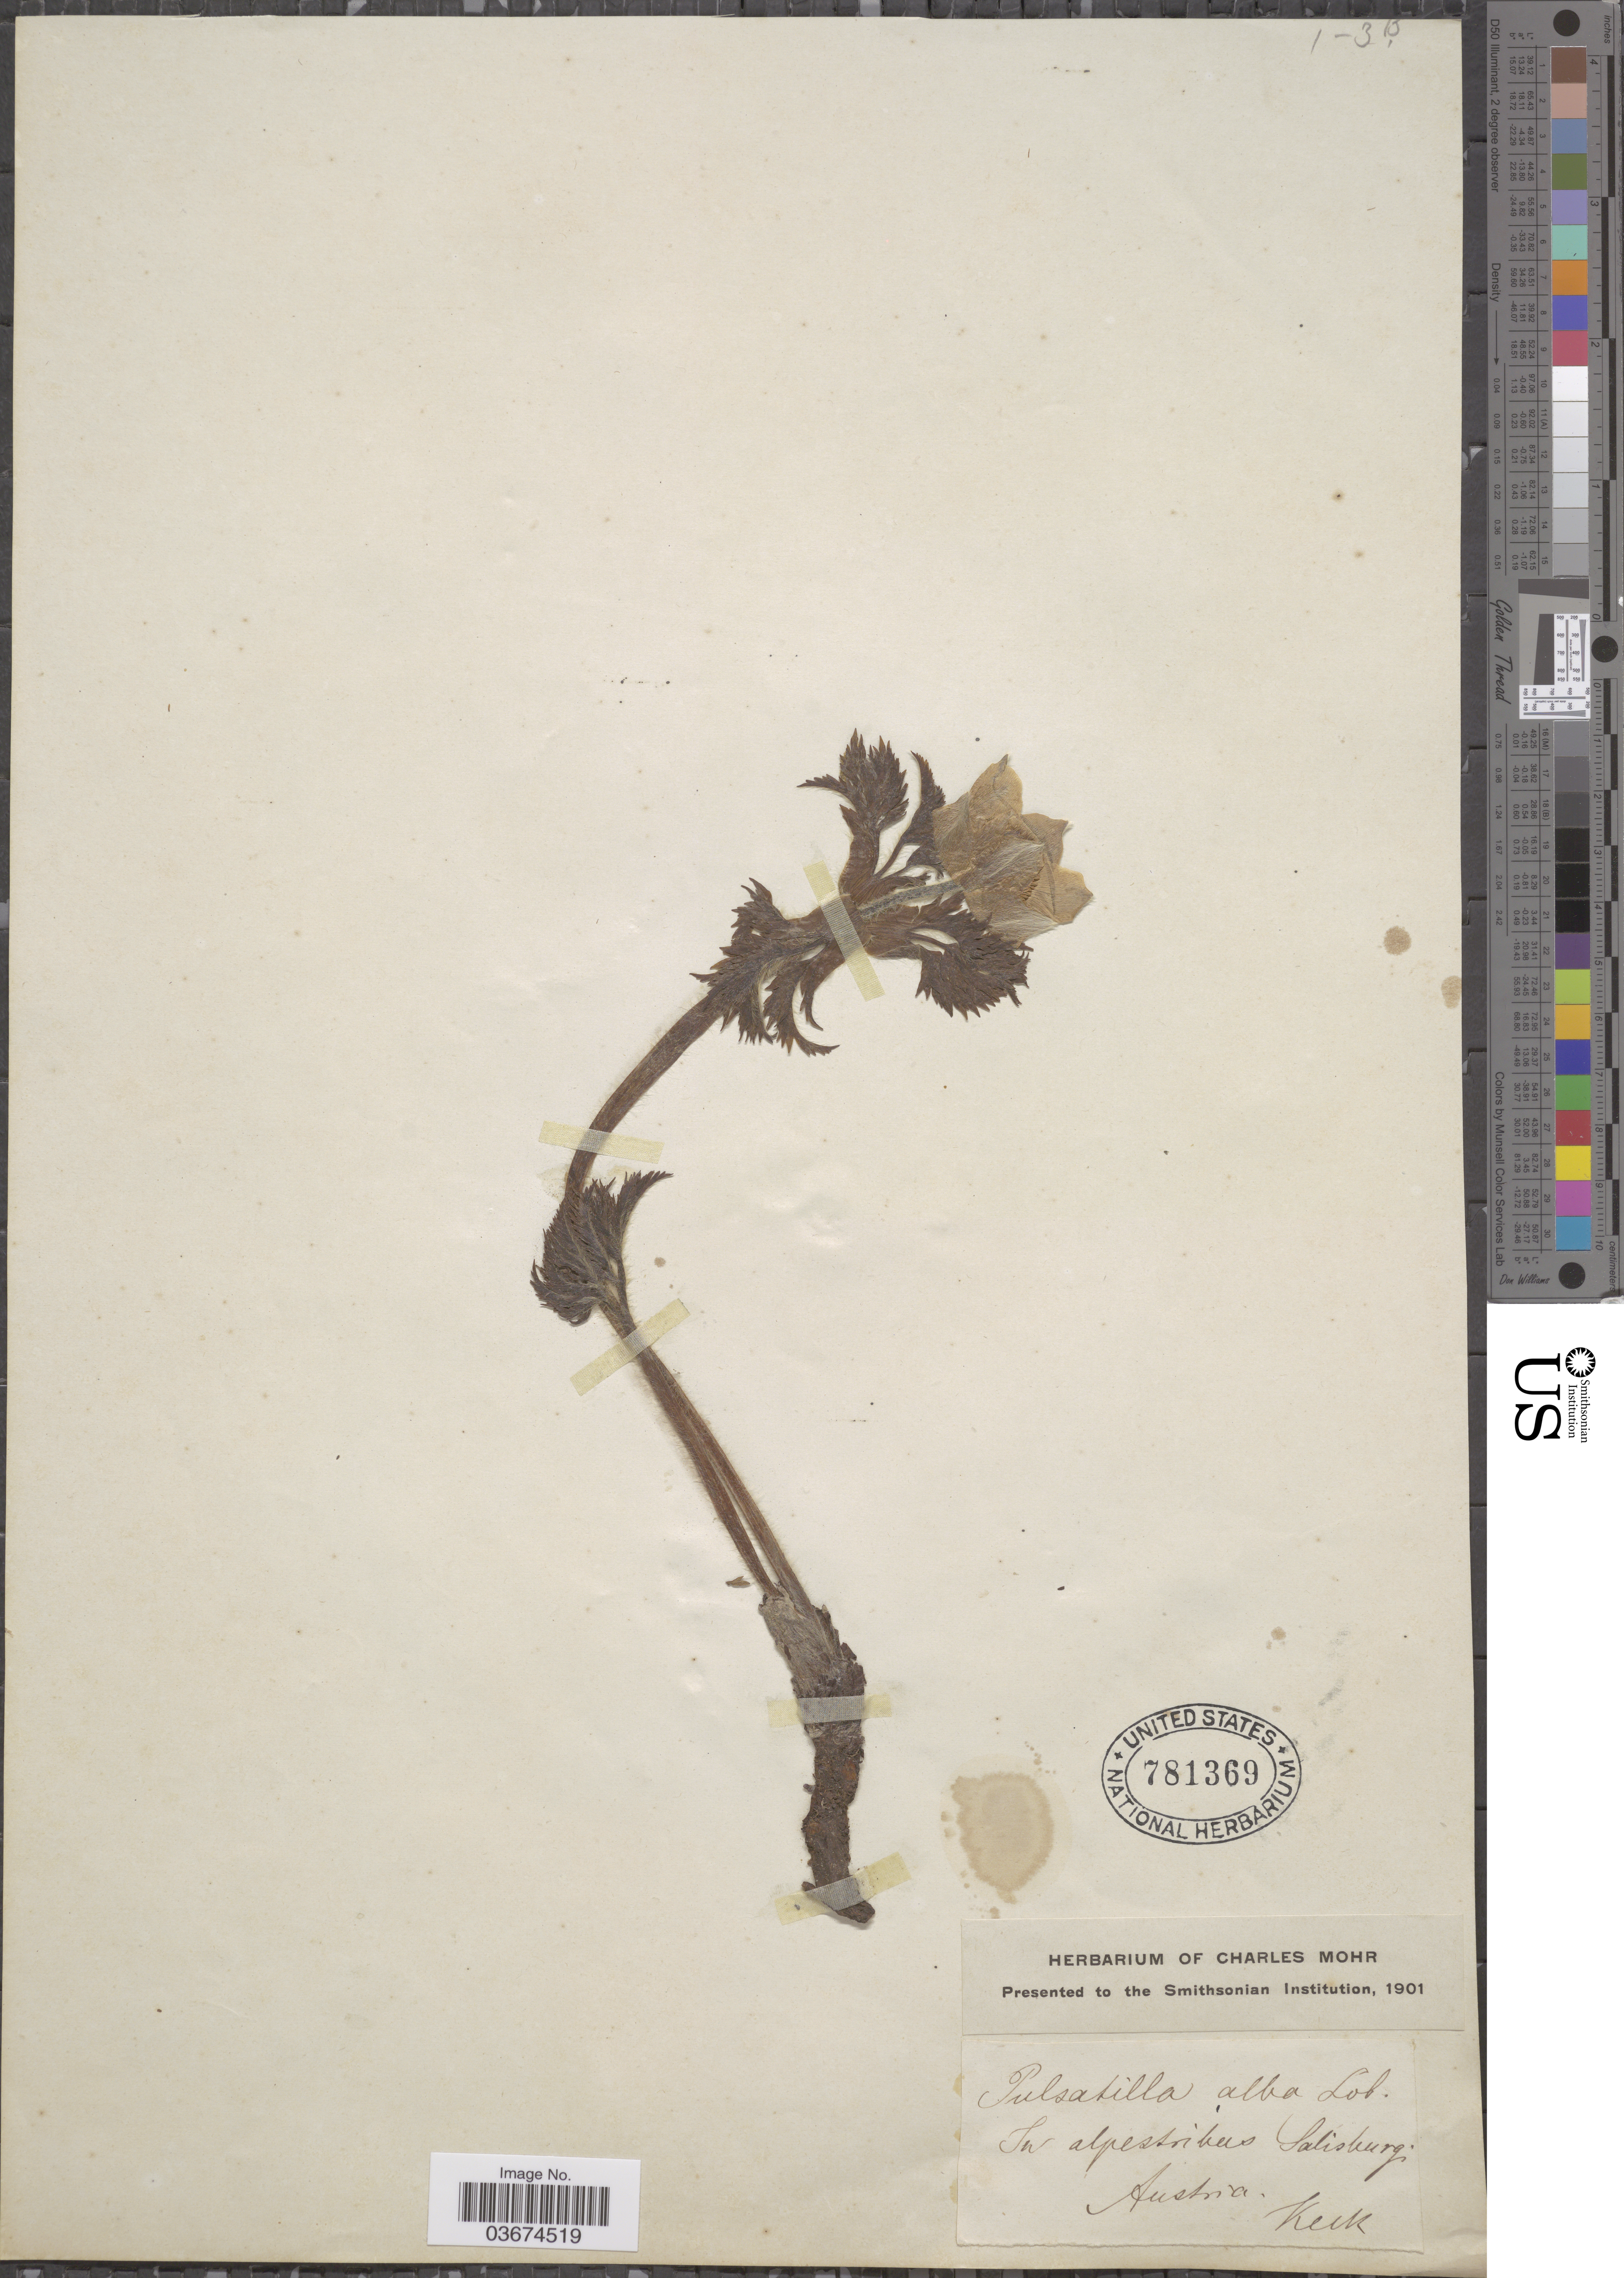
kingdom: Plantae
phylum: Tracheophyta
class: Magnoliopsida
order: Ranunculales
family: Ranunculaceae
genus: Pulsatilla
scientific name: Pulsatilla alba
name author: Rchb.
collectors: -- Keck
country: Austria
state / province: Salzburg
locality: In alpestribus Salisburg.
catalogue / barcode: US 781369